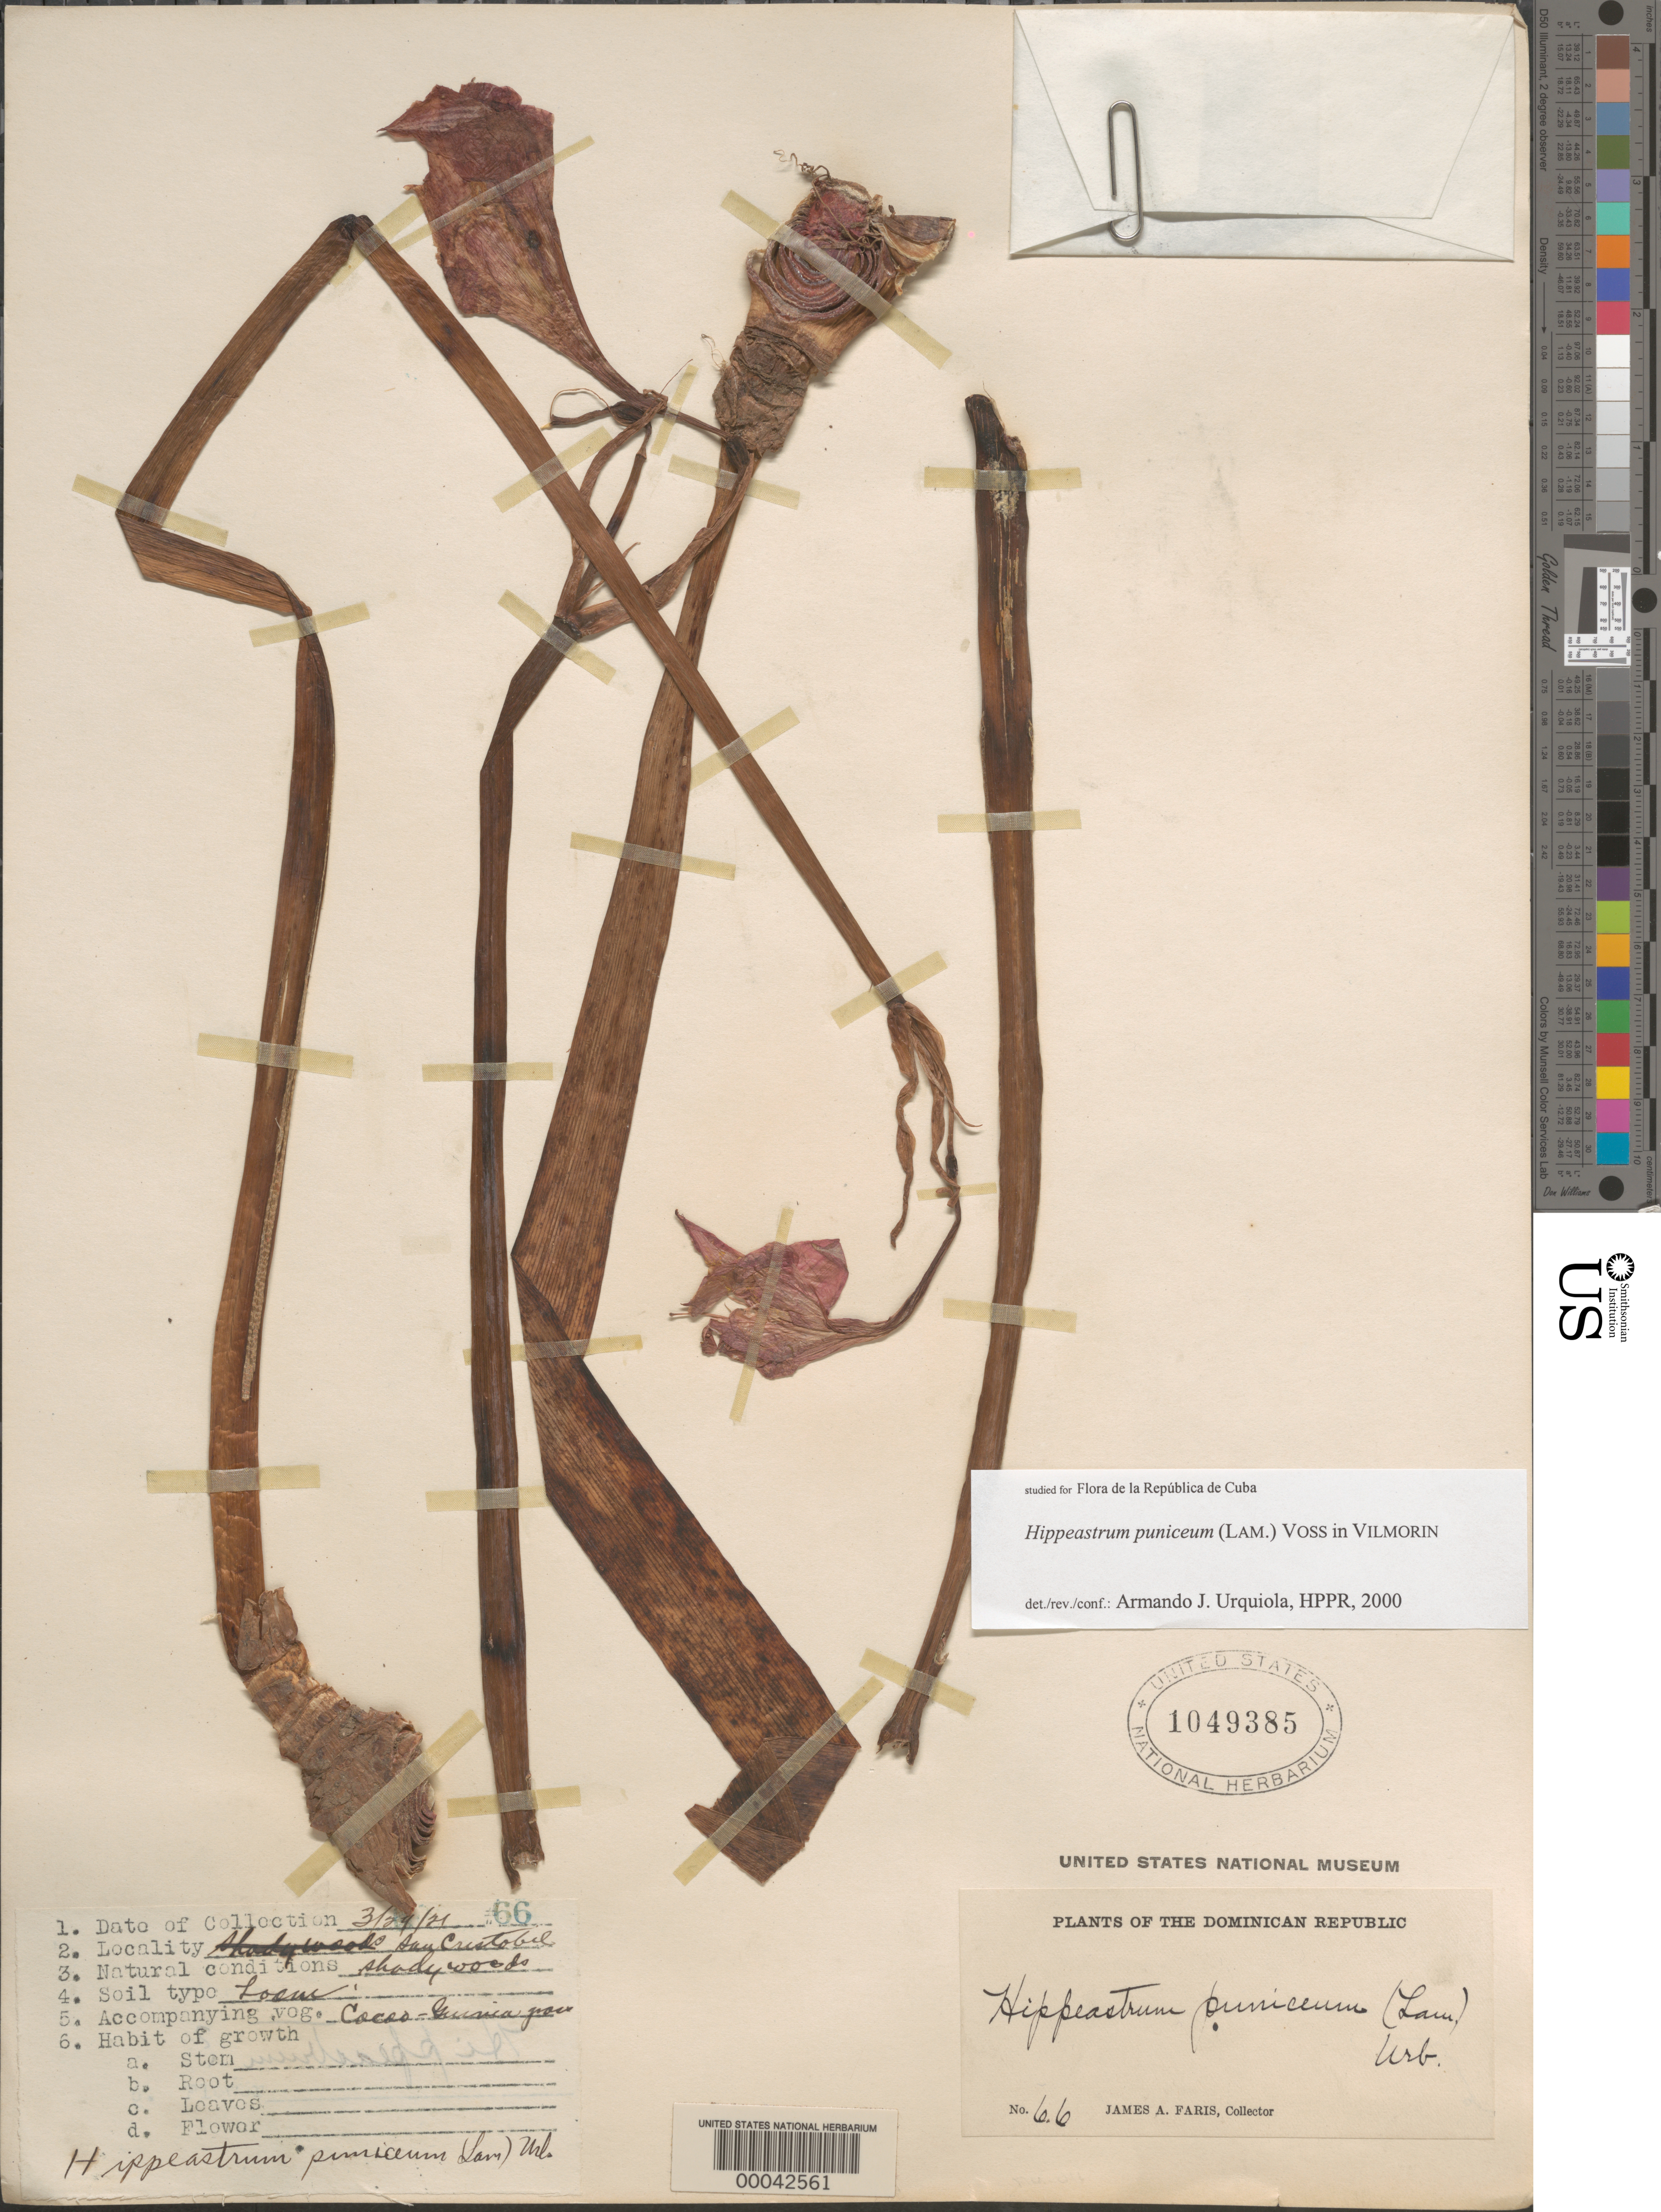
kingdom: Plantae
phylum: Tracheophyta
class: Liliopsida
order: Asparagales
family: Amaryllidaceae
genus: Hippeastrum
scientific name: Hippeastrum puniceum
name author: (Lam.) Voss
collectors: J. Faris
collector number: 66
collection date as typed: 29 Mar 1921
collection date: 1921-03-29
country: Dominican Republic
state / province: San Cristóbal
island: Hispaniola Island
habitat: Shady woods, loam soil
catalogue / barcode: US 1049385